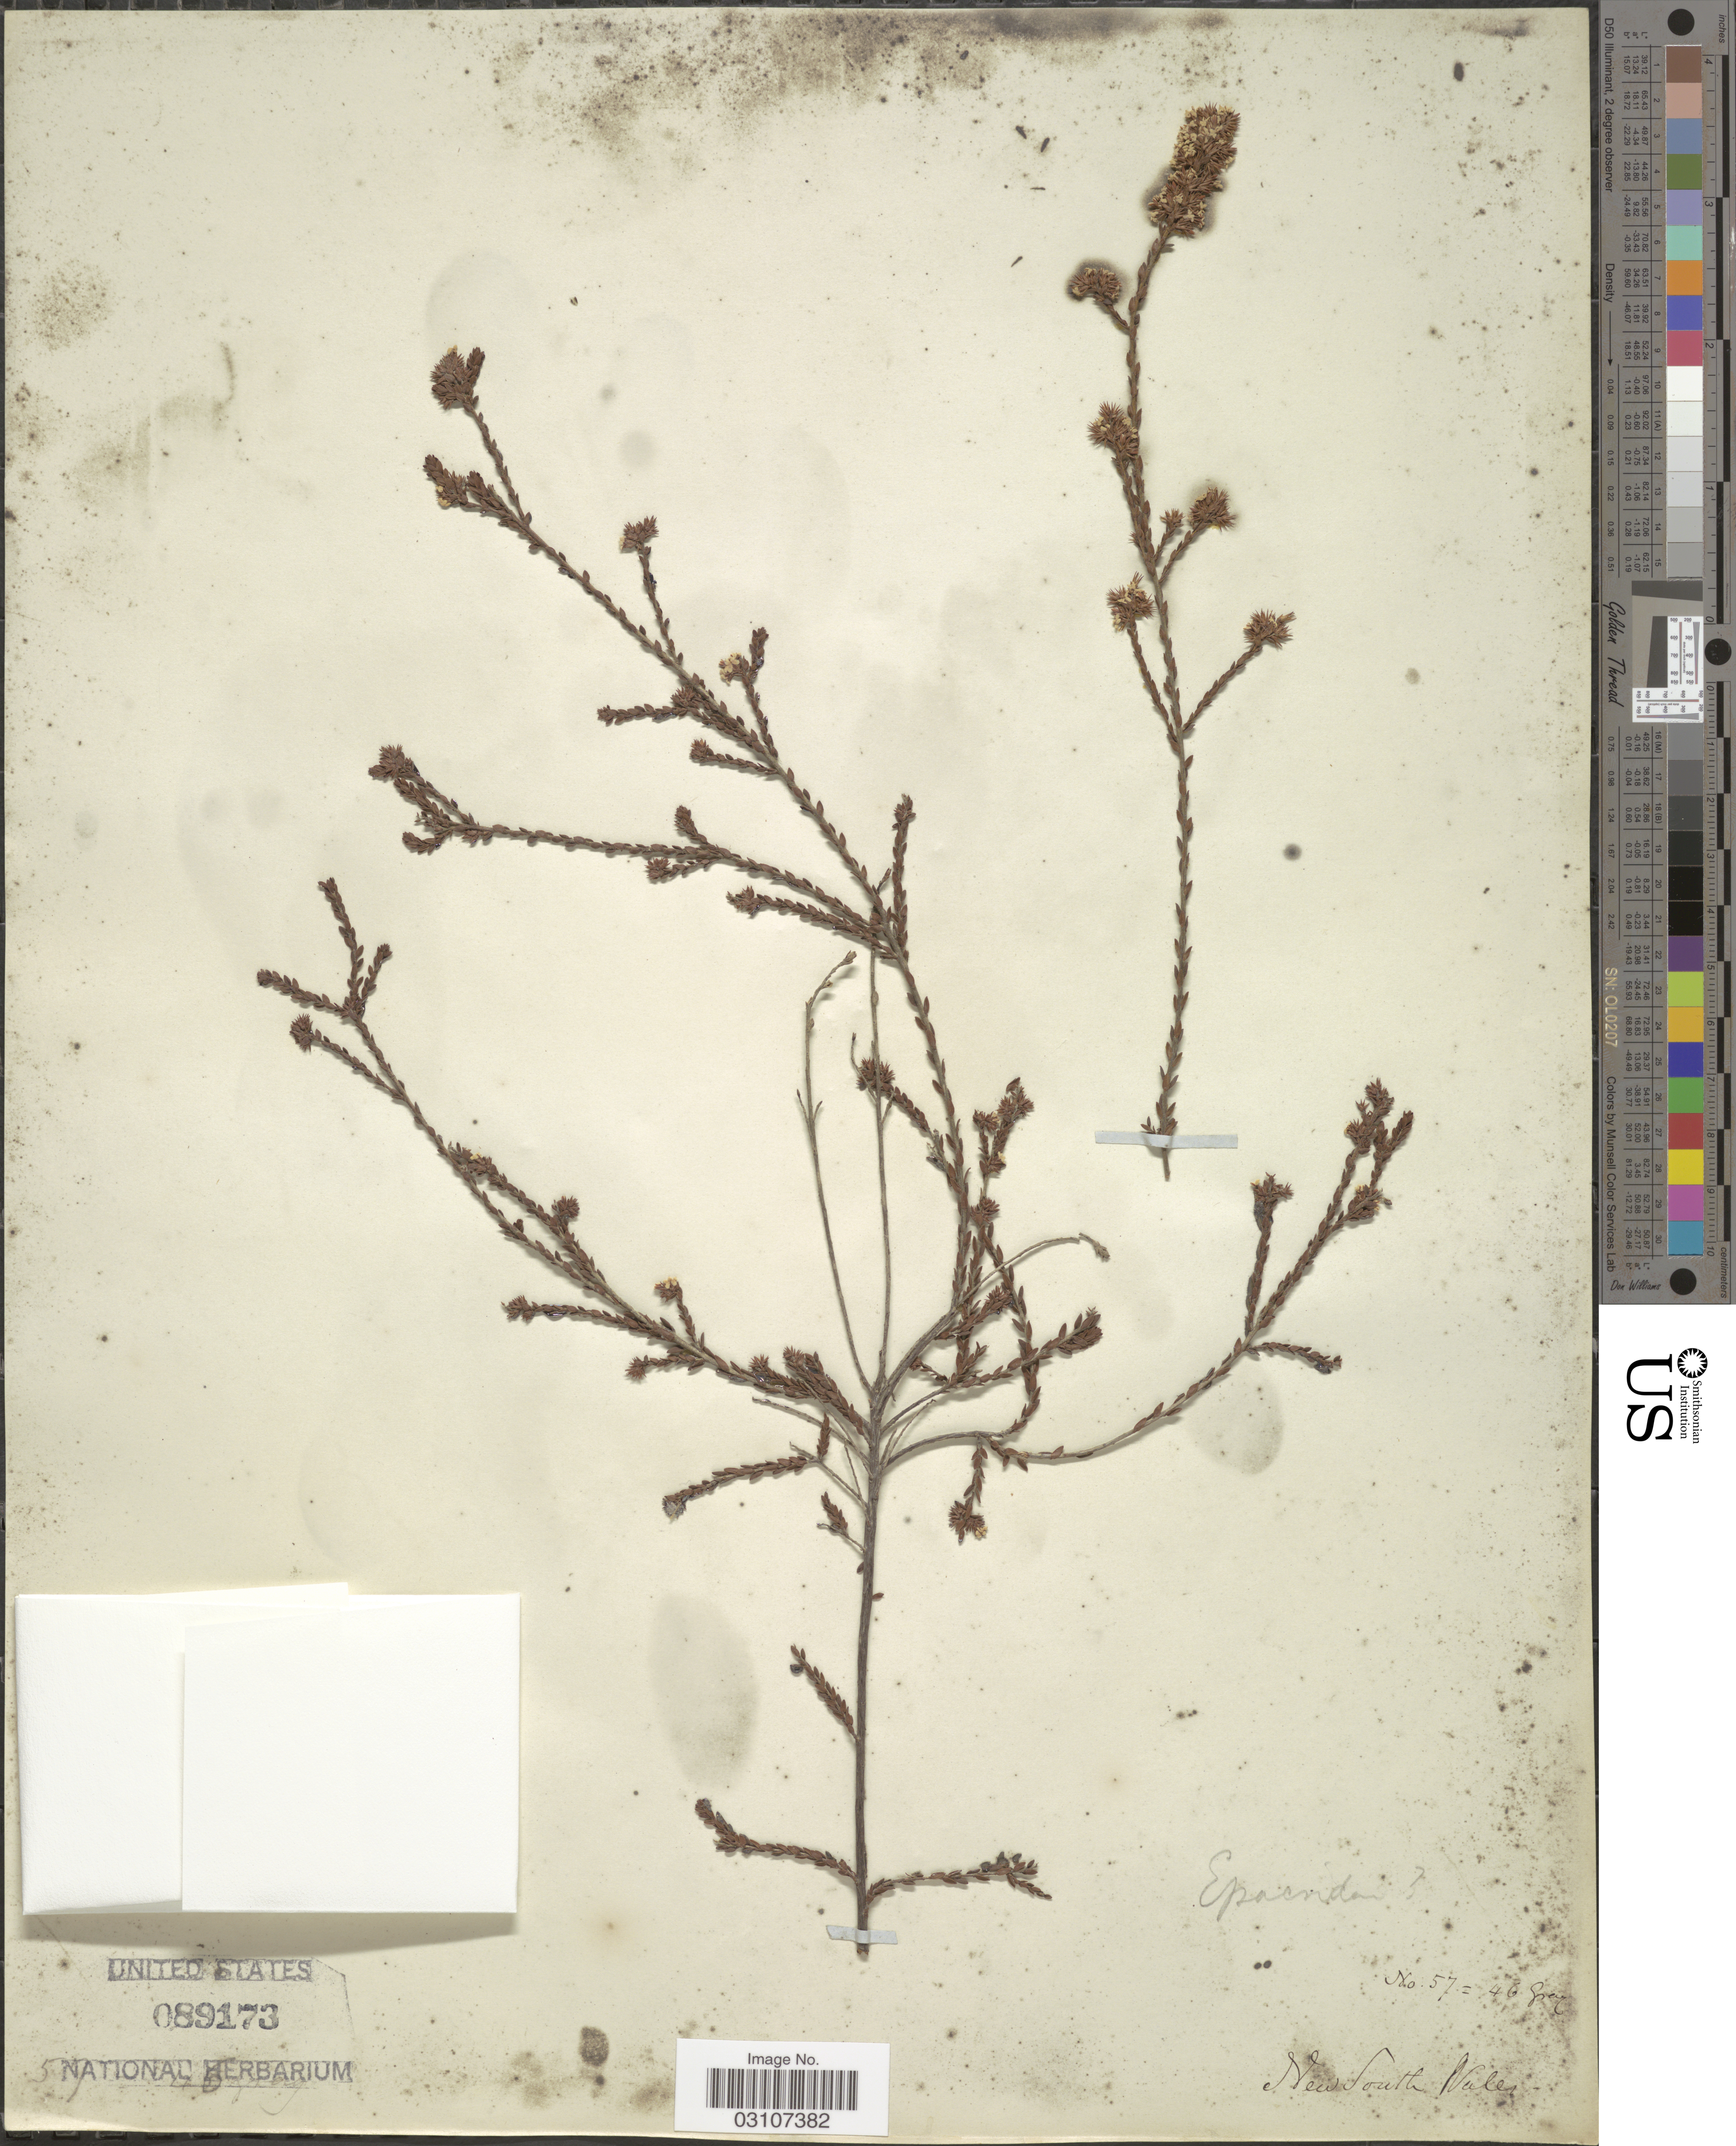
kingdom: Plantae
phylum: Tracheophyta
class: Magnoliopsida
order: Ericales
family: Ericaceae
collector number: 57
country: Australia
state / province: New South Wales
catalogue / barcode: US 89173